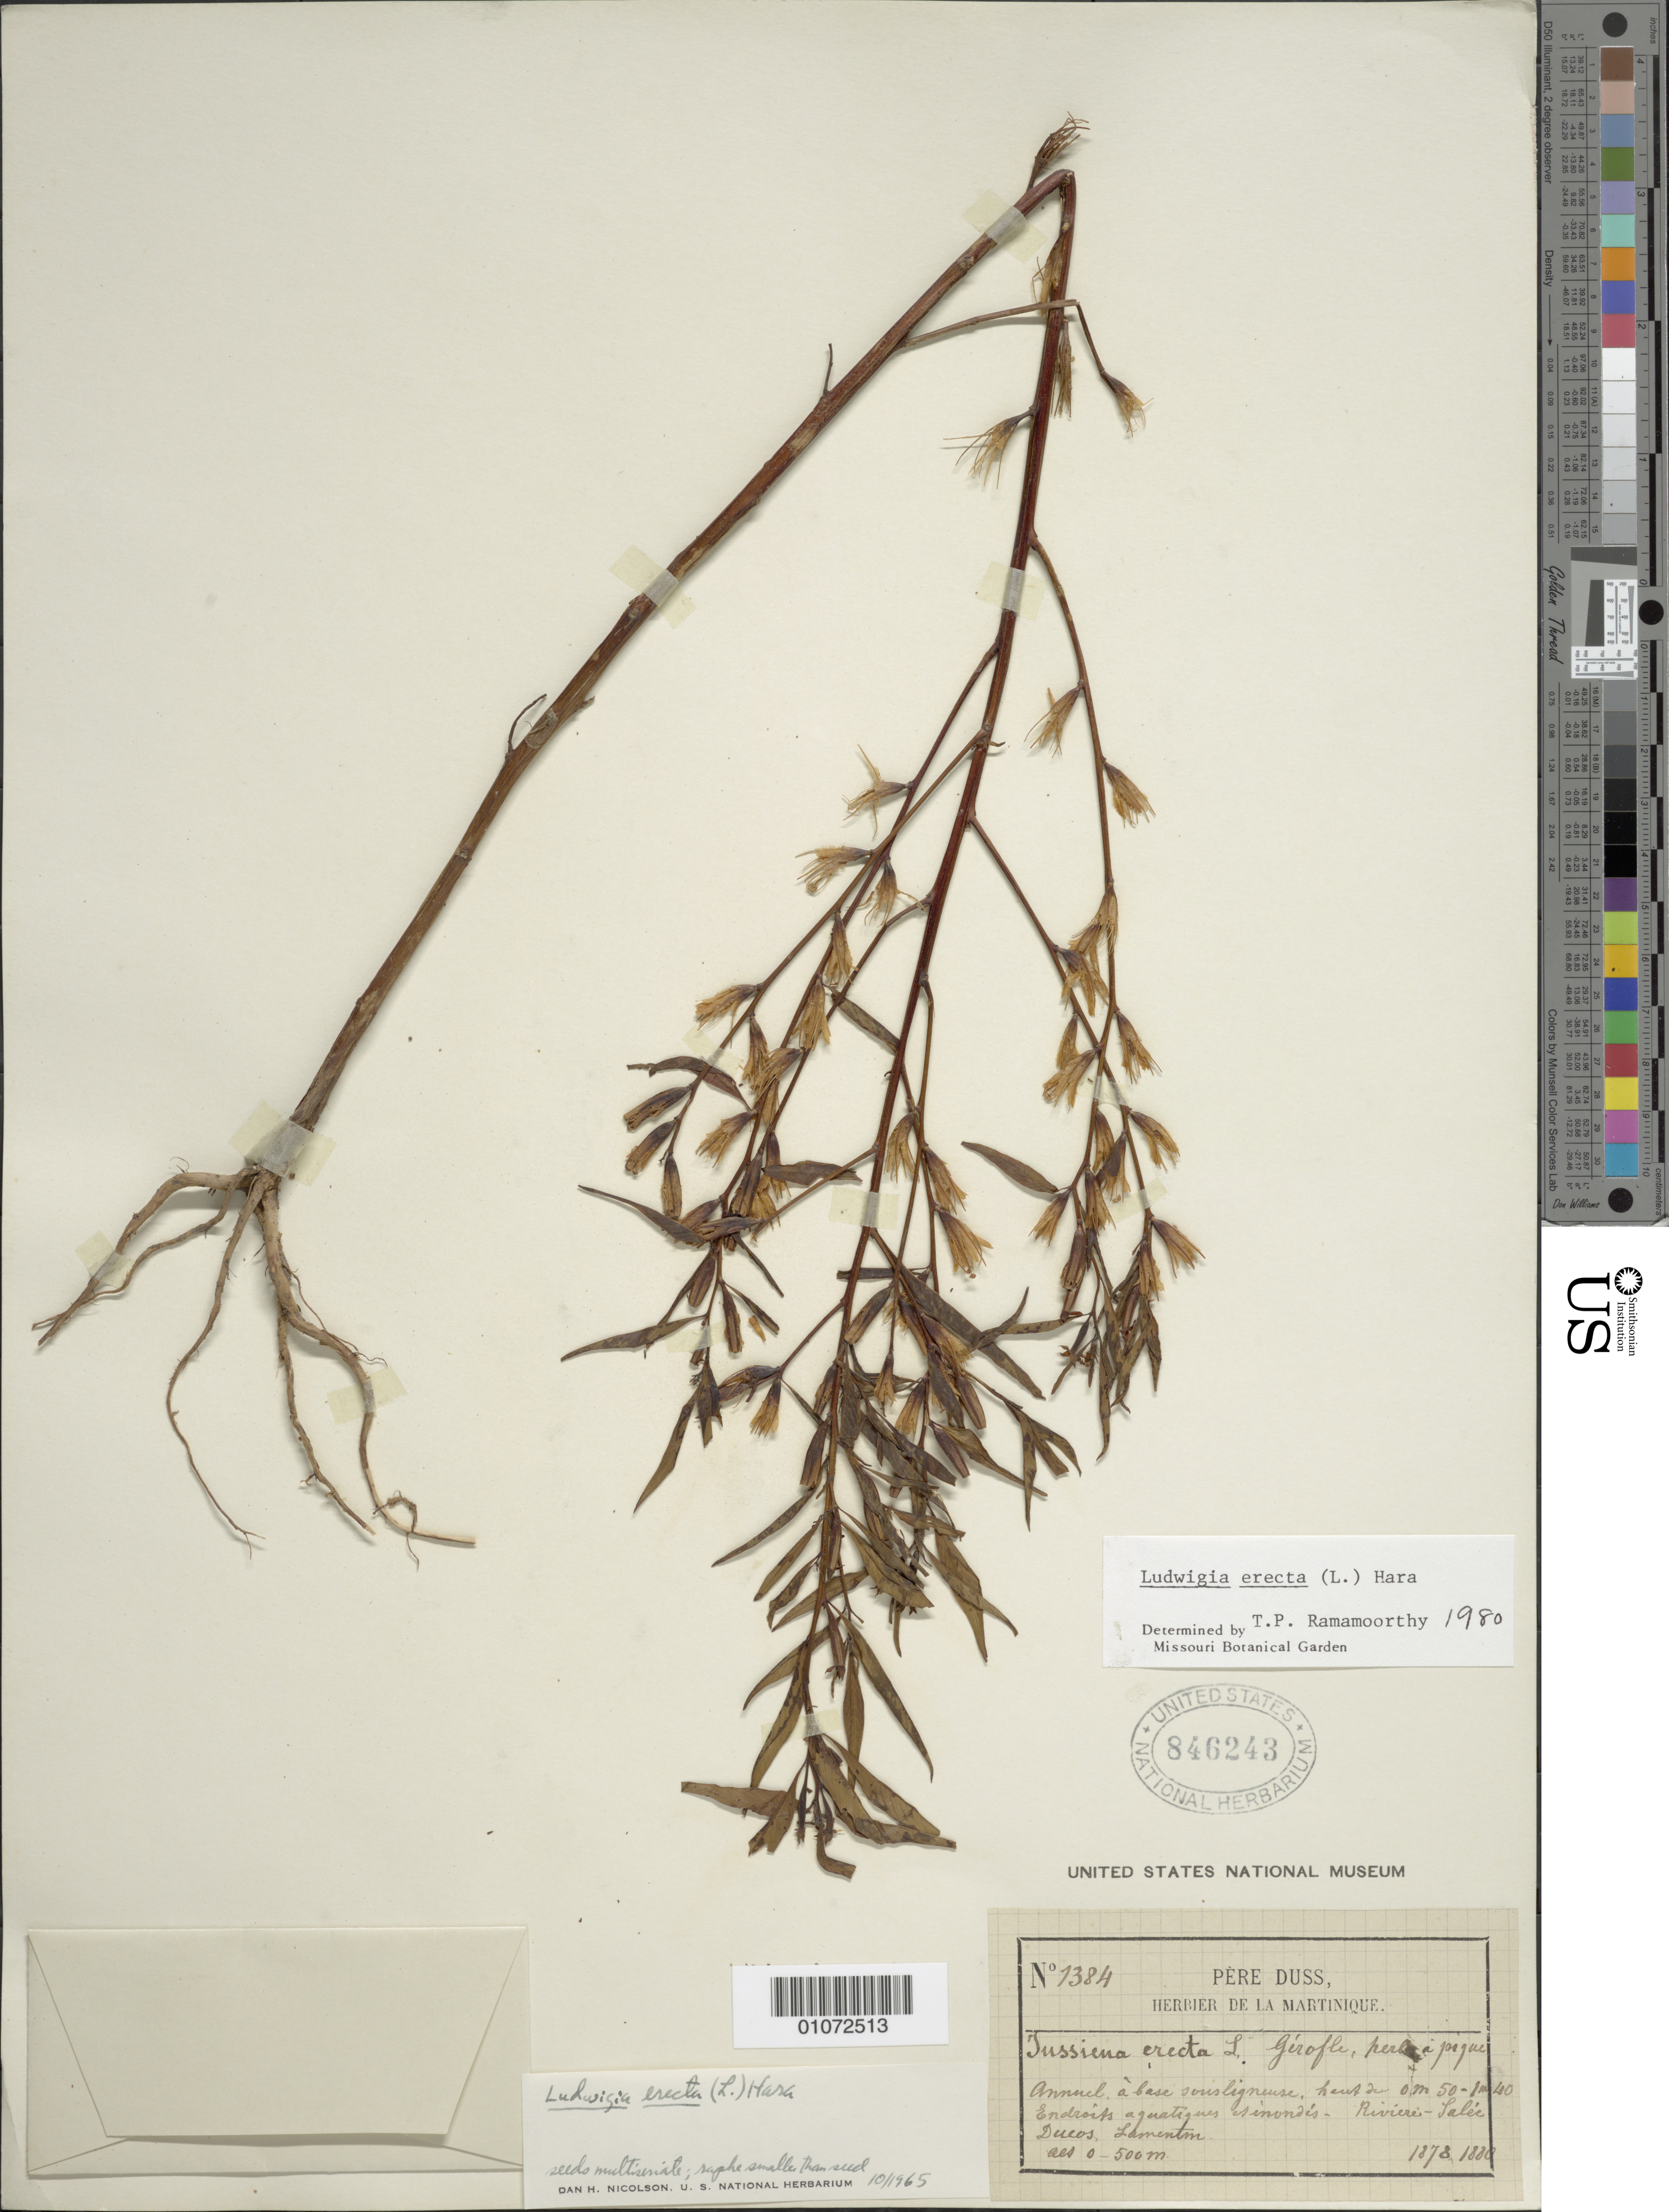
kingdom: Plantae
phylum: Tracheophyta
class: Magnoliopsida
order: Myrtales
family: Onagraceae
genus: Ludwigia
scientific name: Ludwigia erecta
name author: (L.) H. Hara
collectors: Père Duss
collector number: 1384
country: Martinique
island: Martinique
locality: Riviere-Lalie Ducos. Lamenton.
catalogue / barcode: US 846243